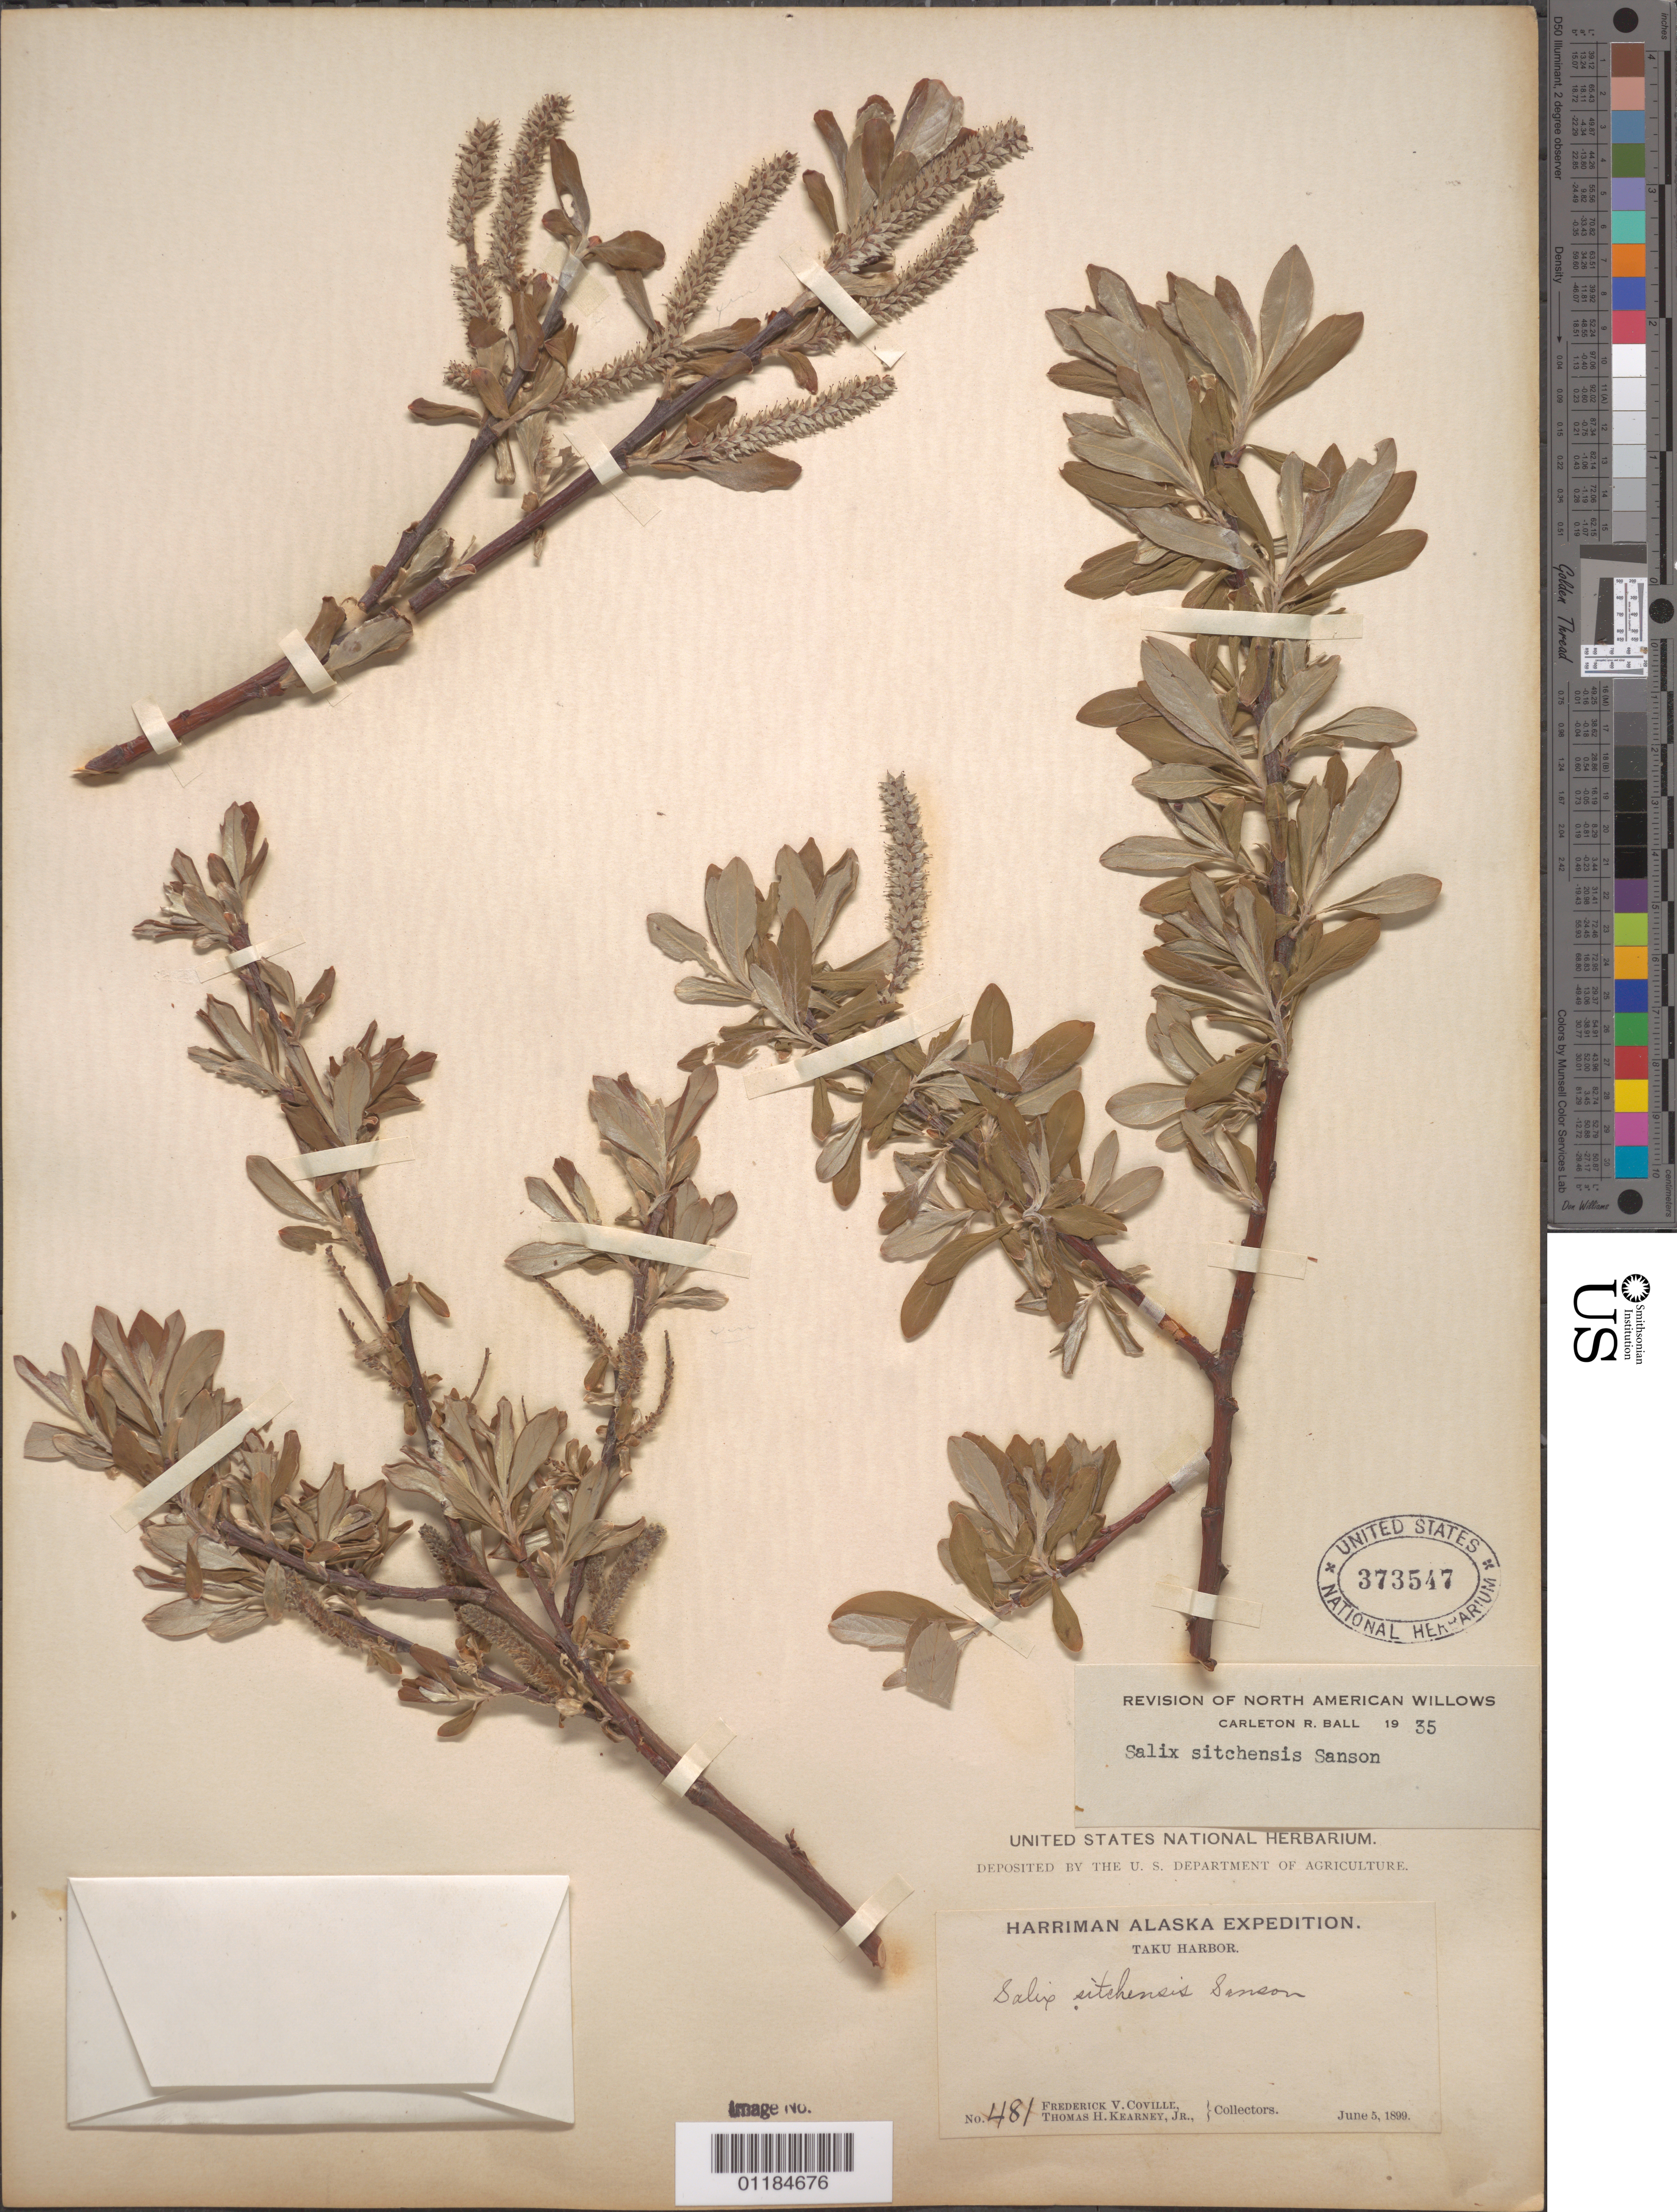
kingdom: Plantae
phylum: Tracheophyta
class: Magnoliopsida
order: Malpighiales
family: Salicaceae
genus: Salix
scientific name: Salix sitchensis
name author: Sanson ex Bong.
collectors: F. V. Coville & T. H. Kearney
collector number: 481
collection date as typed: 05 Jun 1899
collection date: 1899-06-05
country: United States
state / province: Alaska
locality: Taku Harbor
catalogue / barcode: US 373547